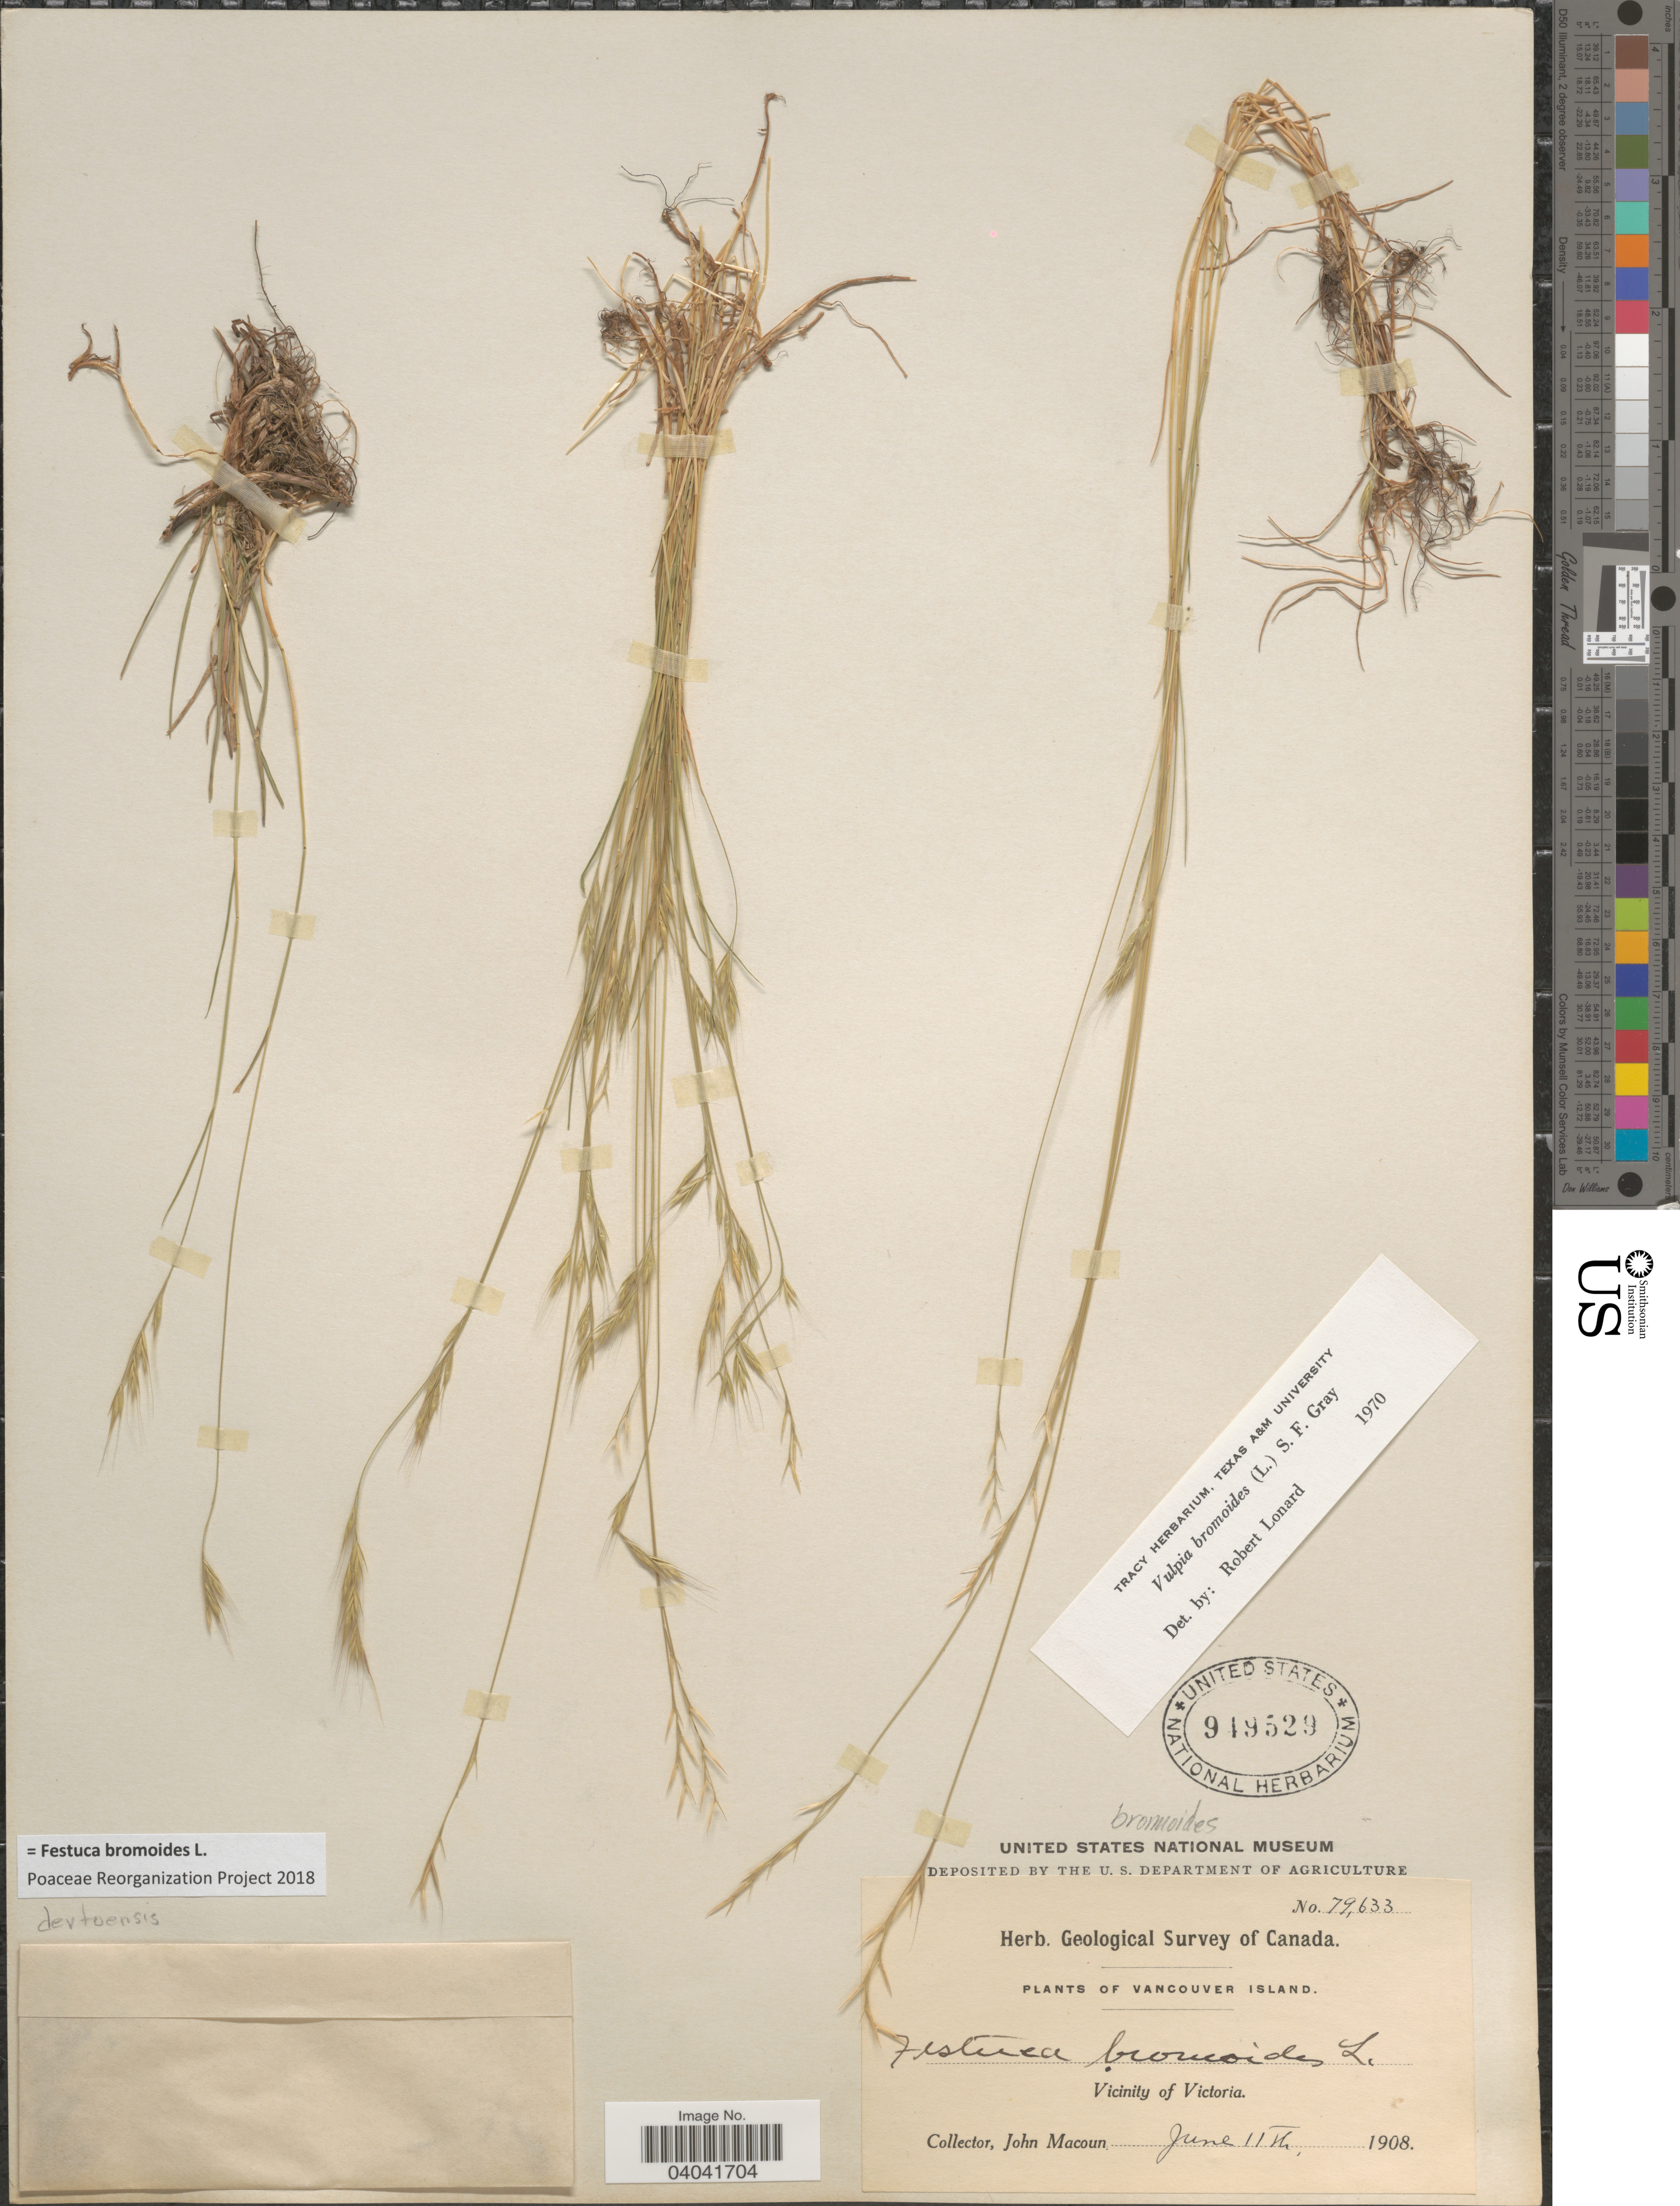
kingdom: Plantae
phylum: Tracheophyta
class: Liliopsida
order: Poales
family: Poaceae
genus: Festuca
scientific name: Festuca bromoides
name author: L.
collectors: J. Macoun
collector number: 79633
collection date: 1908-06-11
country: Canada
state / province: British Columbia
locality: Vancouver Island. Vicinity of Victoria.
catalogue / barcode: US 949529